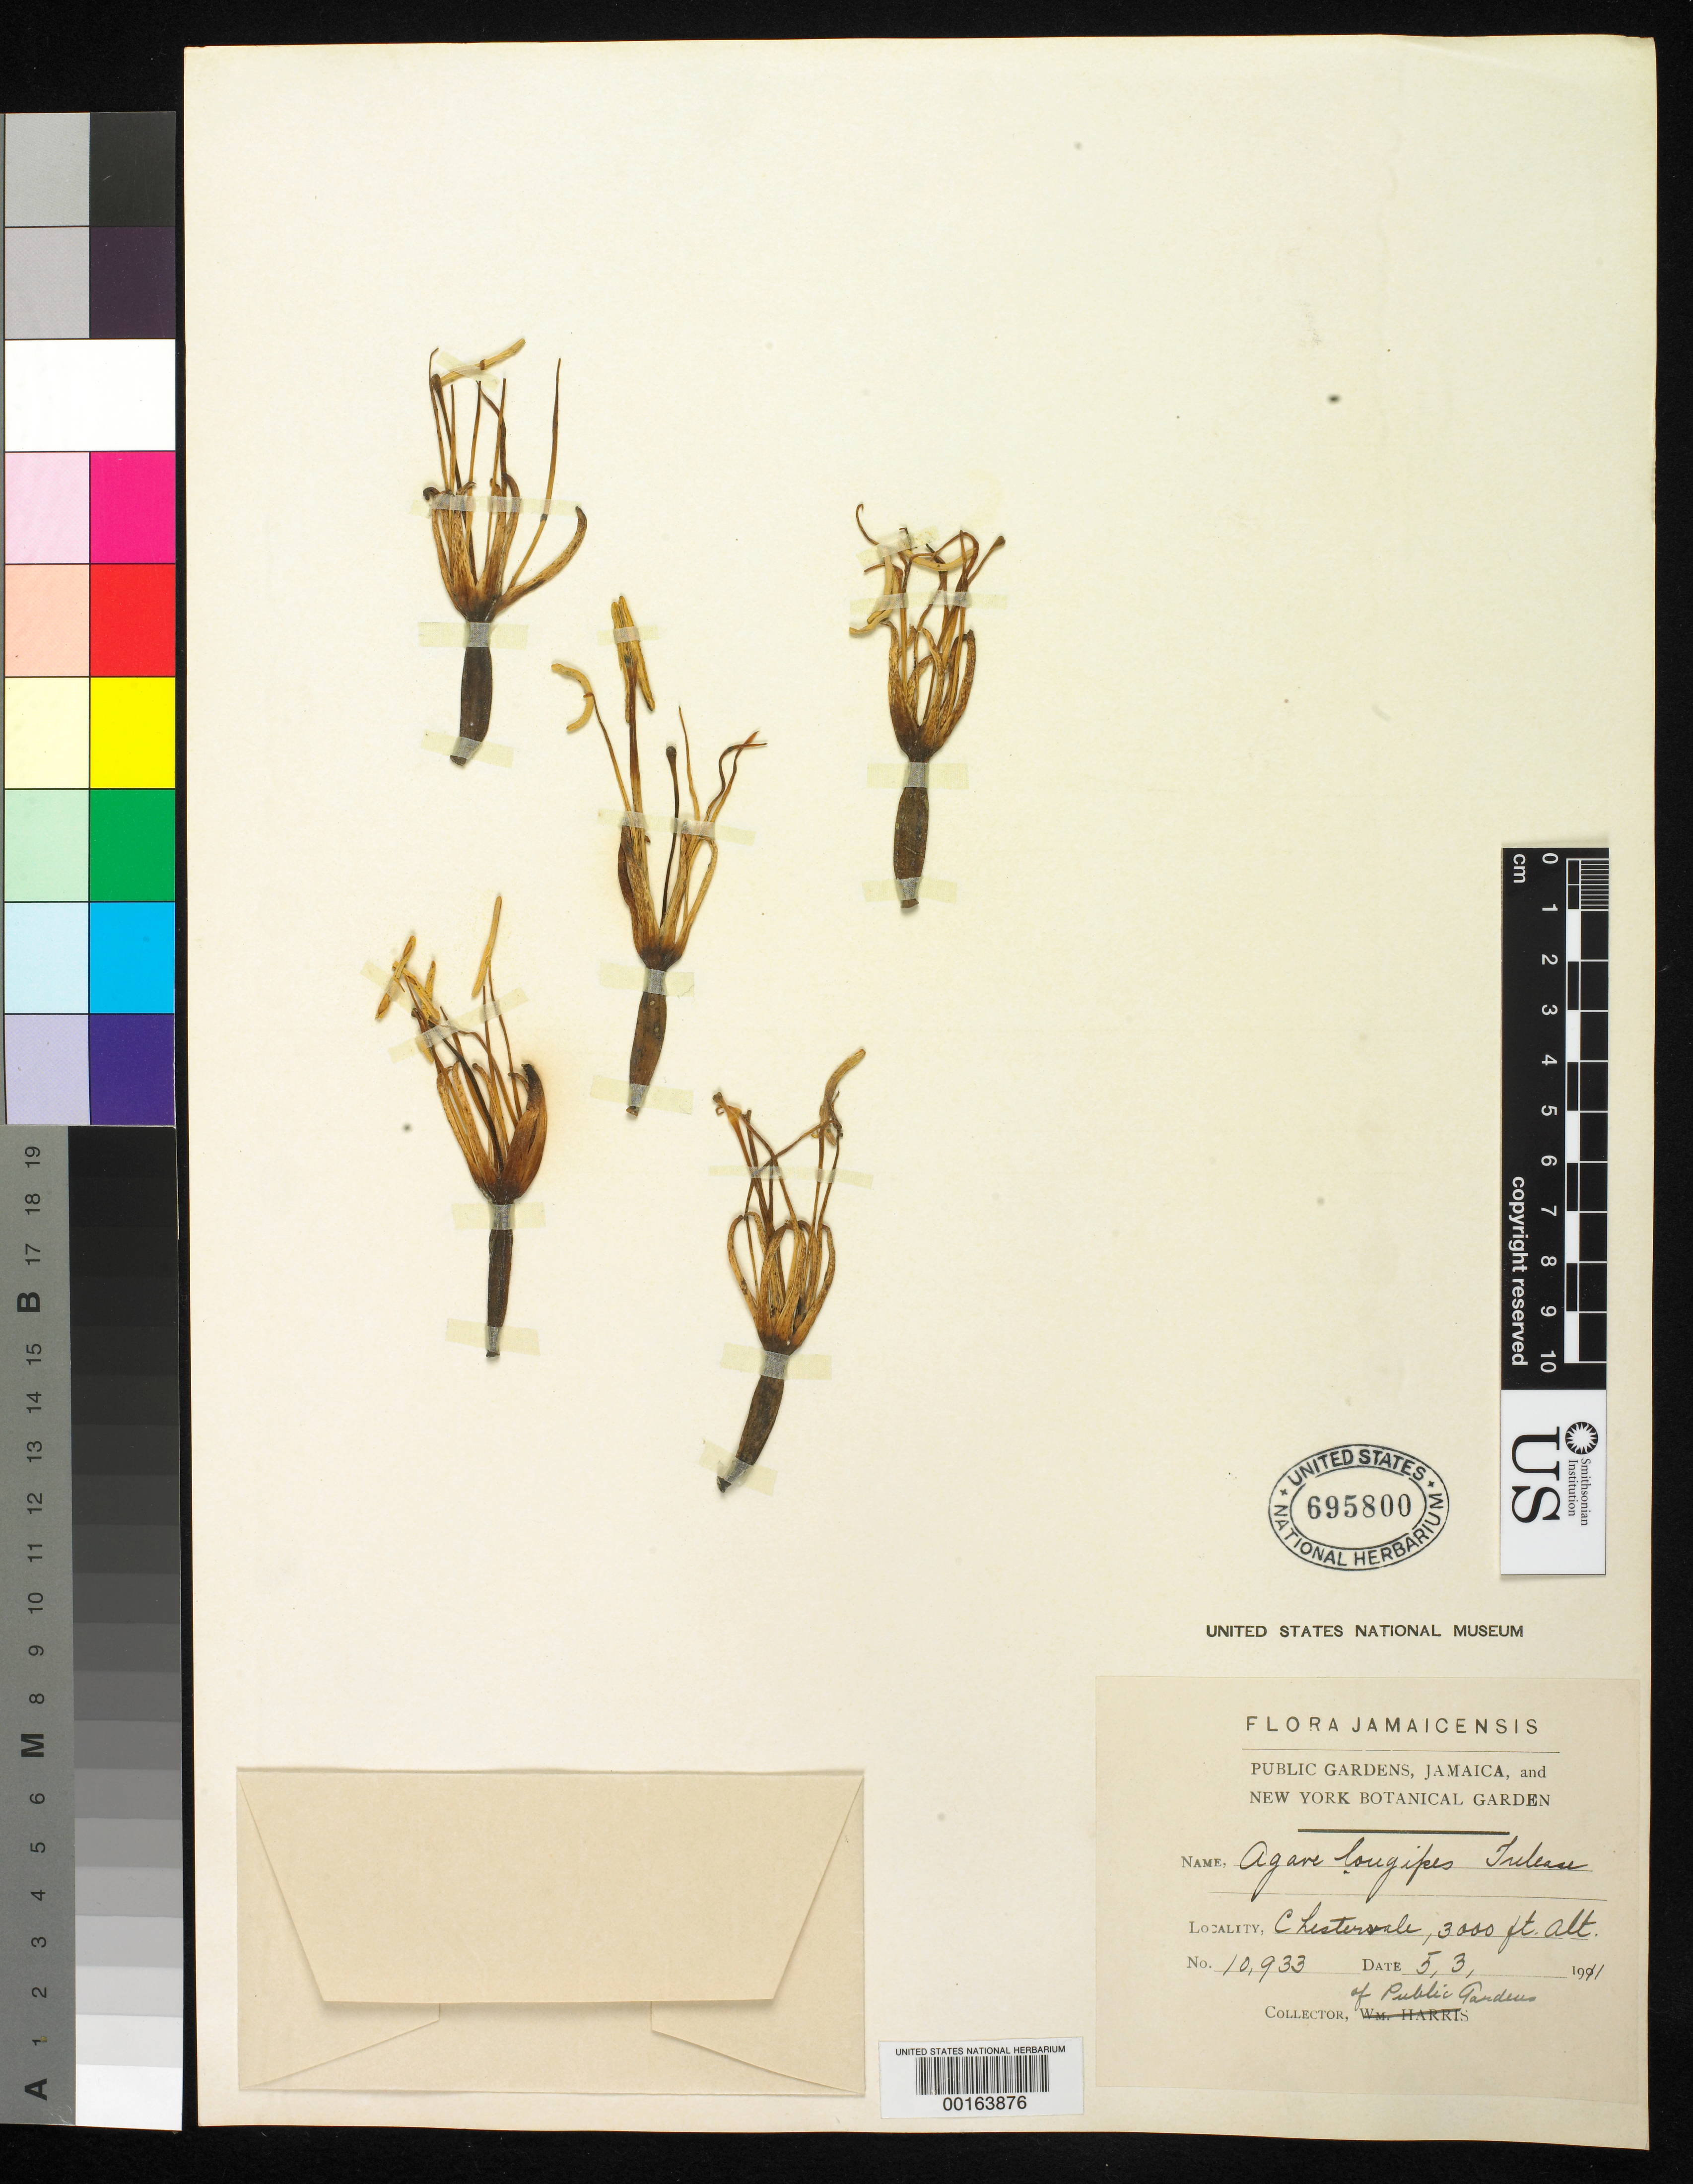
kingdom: Plantae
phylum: Tracheophyta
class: Liliopsida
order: Asparagales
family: Asparagaceae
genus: Agave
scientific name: Agave longipes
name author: Trel.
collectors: Collector of Public Gardens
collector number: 10933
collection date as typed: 05 Mar 1911 or 03 May 1911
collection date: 1911-03-05 or 1911-05-03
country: Jamaica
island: Greater Antilles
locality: Chestervale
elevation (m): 914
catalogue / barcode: US 695800